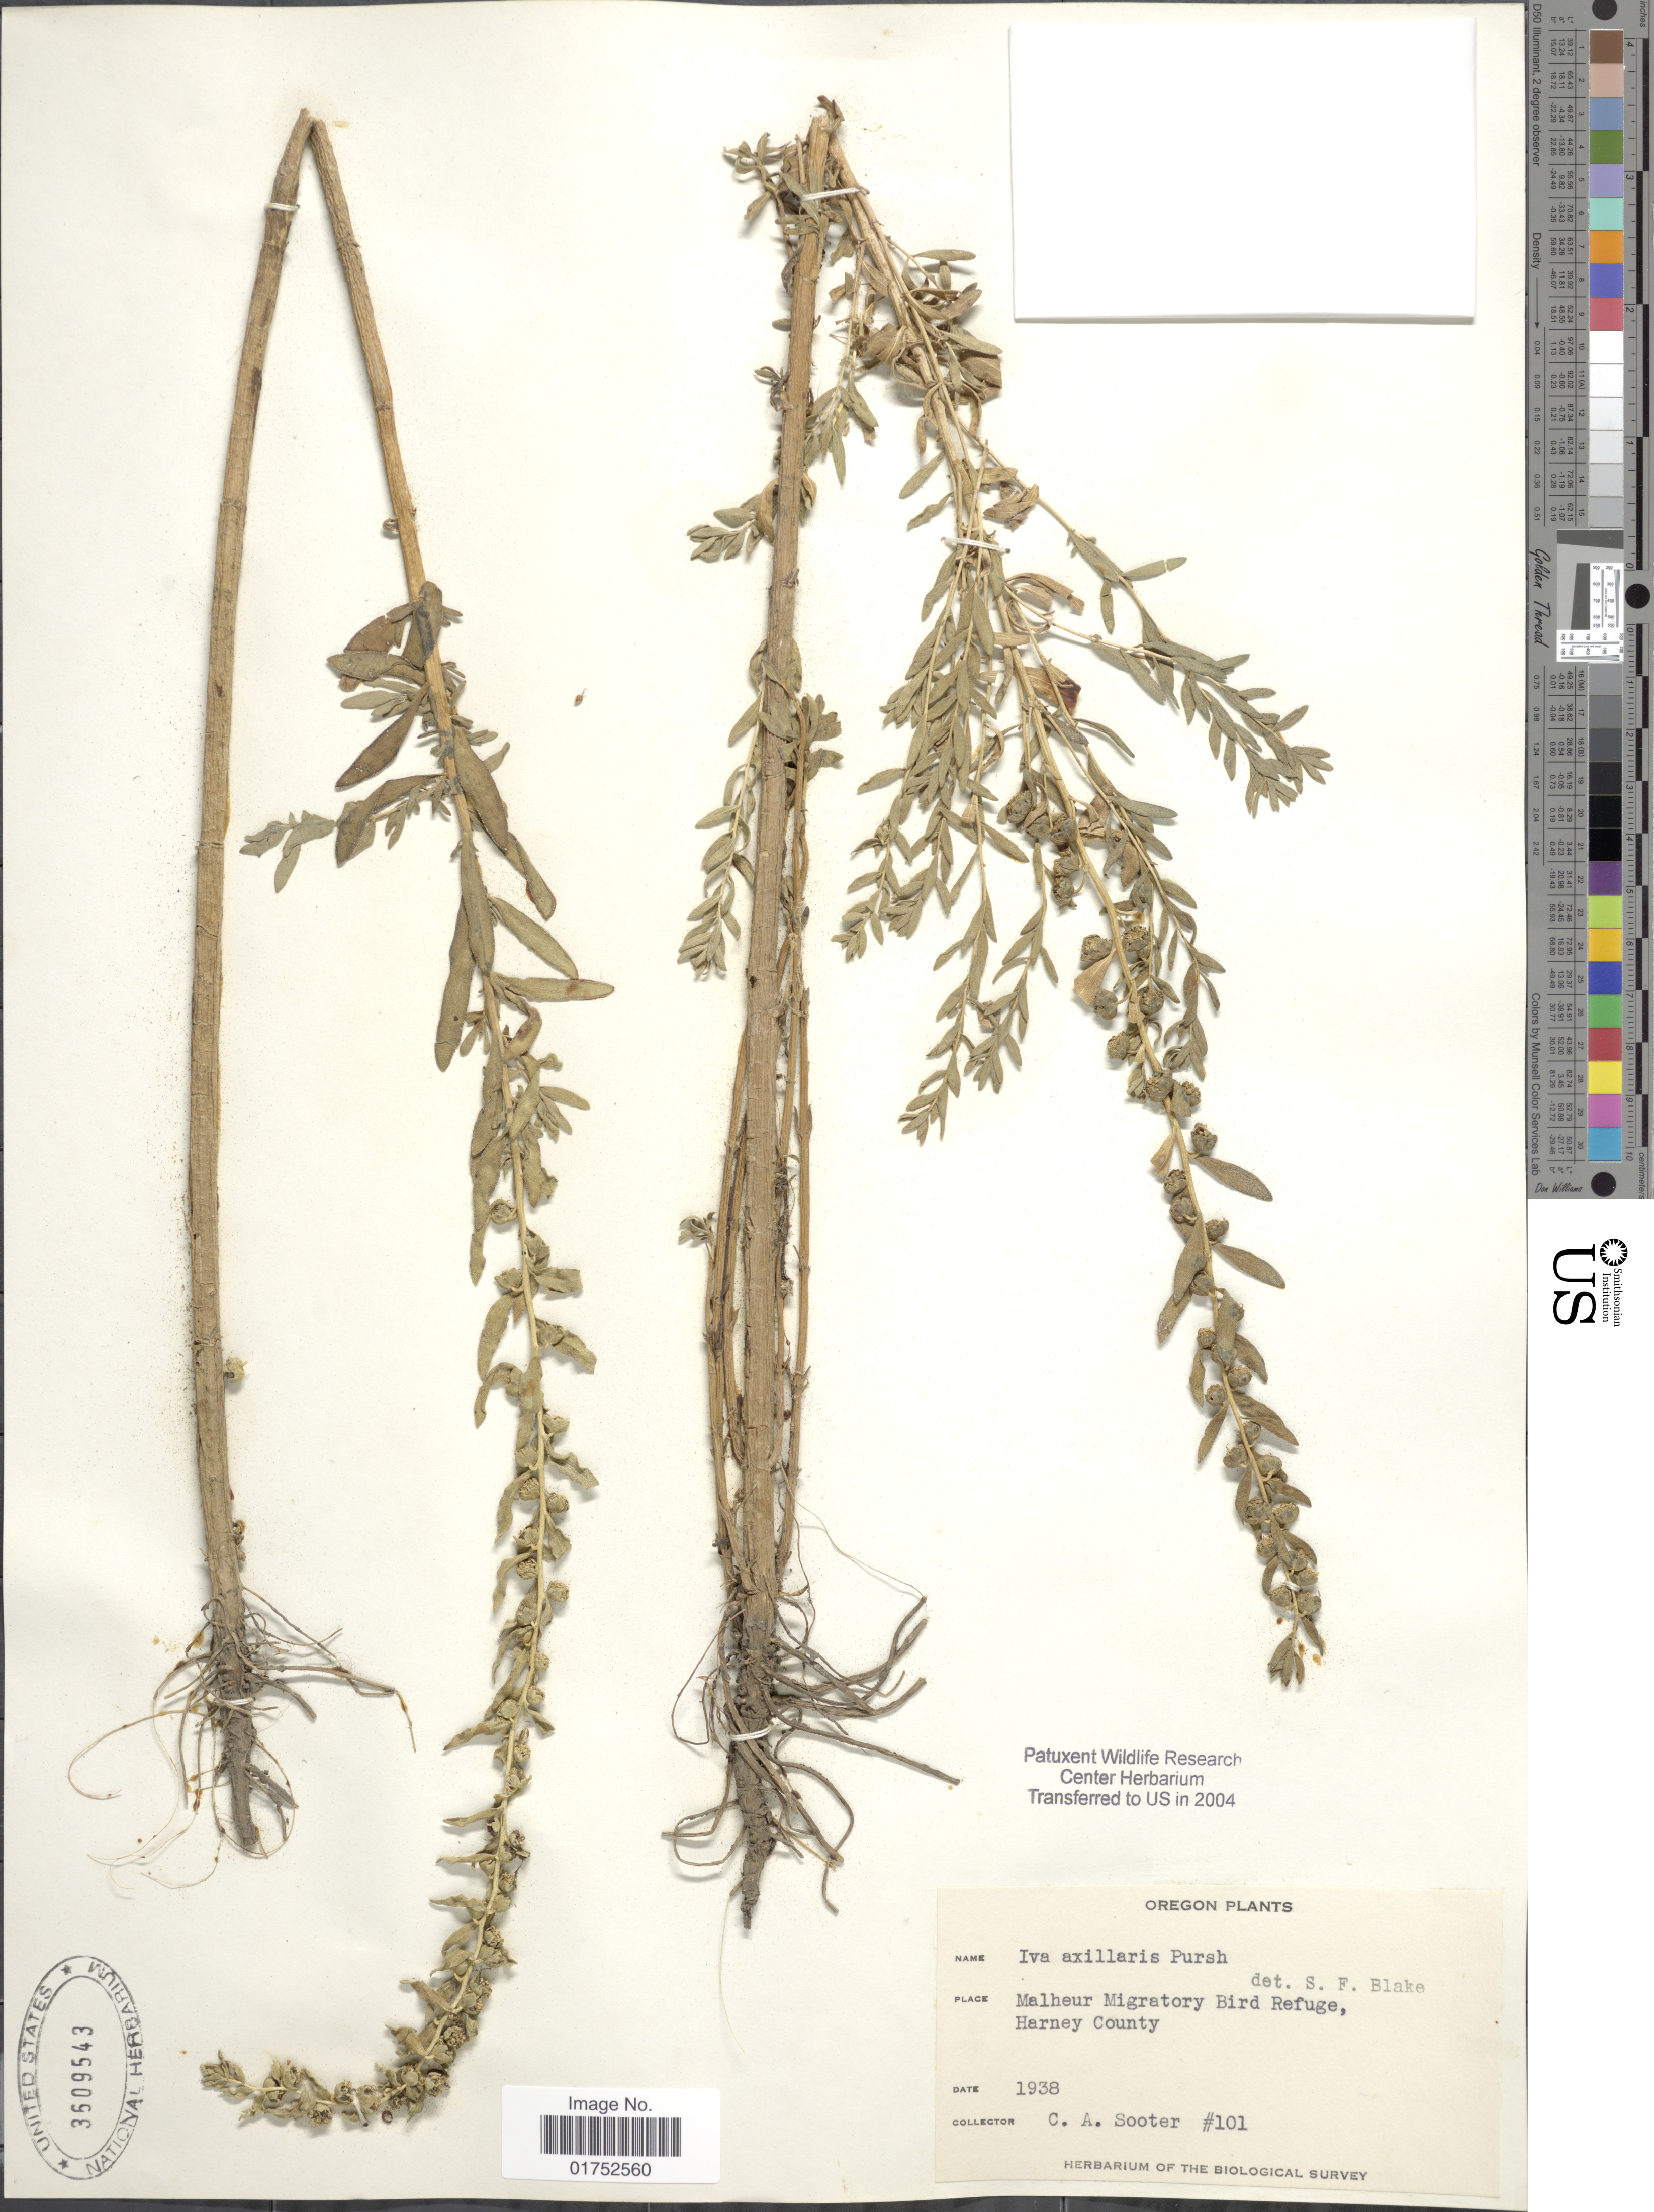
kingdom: Plantae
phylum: Tracheophyta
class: Magnoliopsida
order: Asterales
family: Asteraceae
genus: Iva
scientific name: Iva axillaris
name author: Pursh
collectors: C. Sooter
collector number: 101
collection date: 1938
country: United States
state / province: Oregon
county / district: Harney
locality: Malheur Migratory Bird Refuge, Harney County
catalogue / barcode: US 3609543